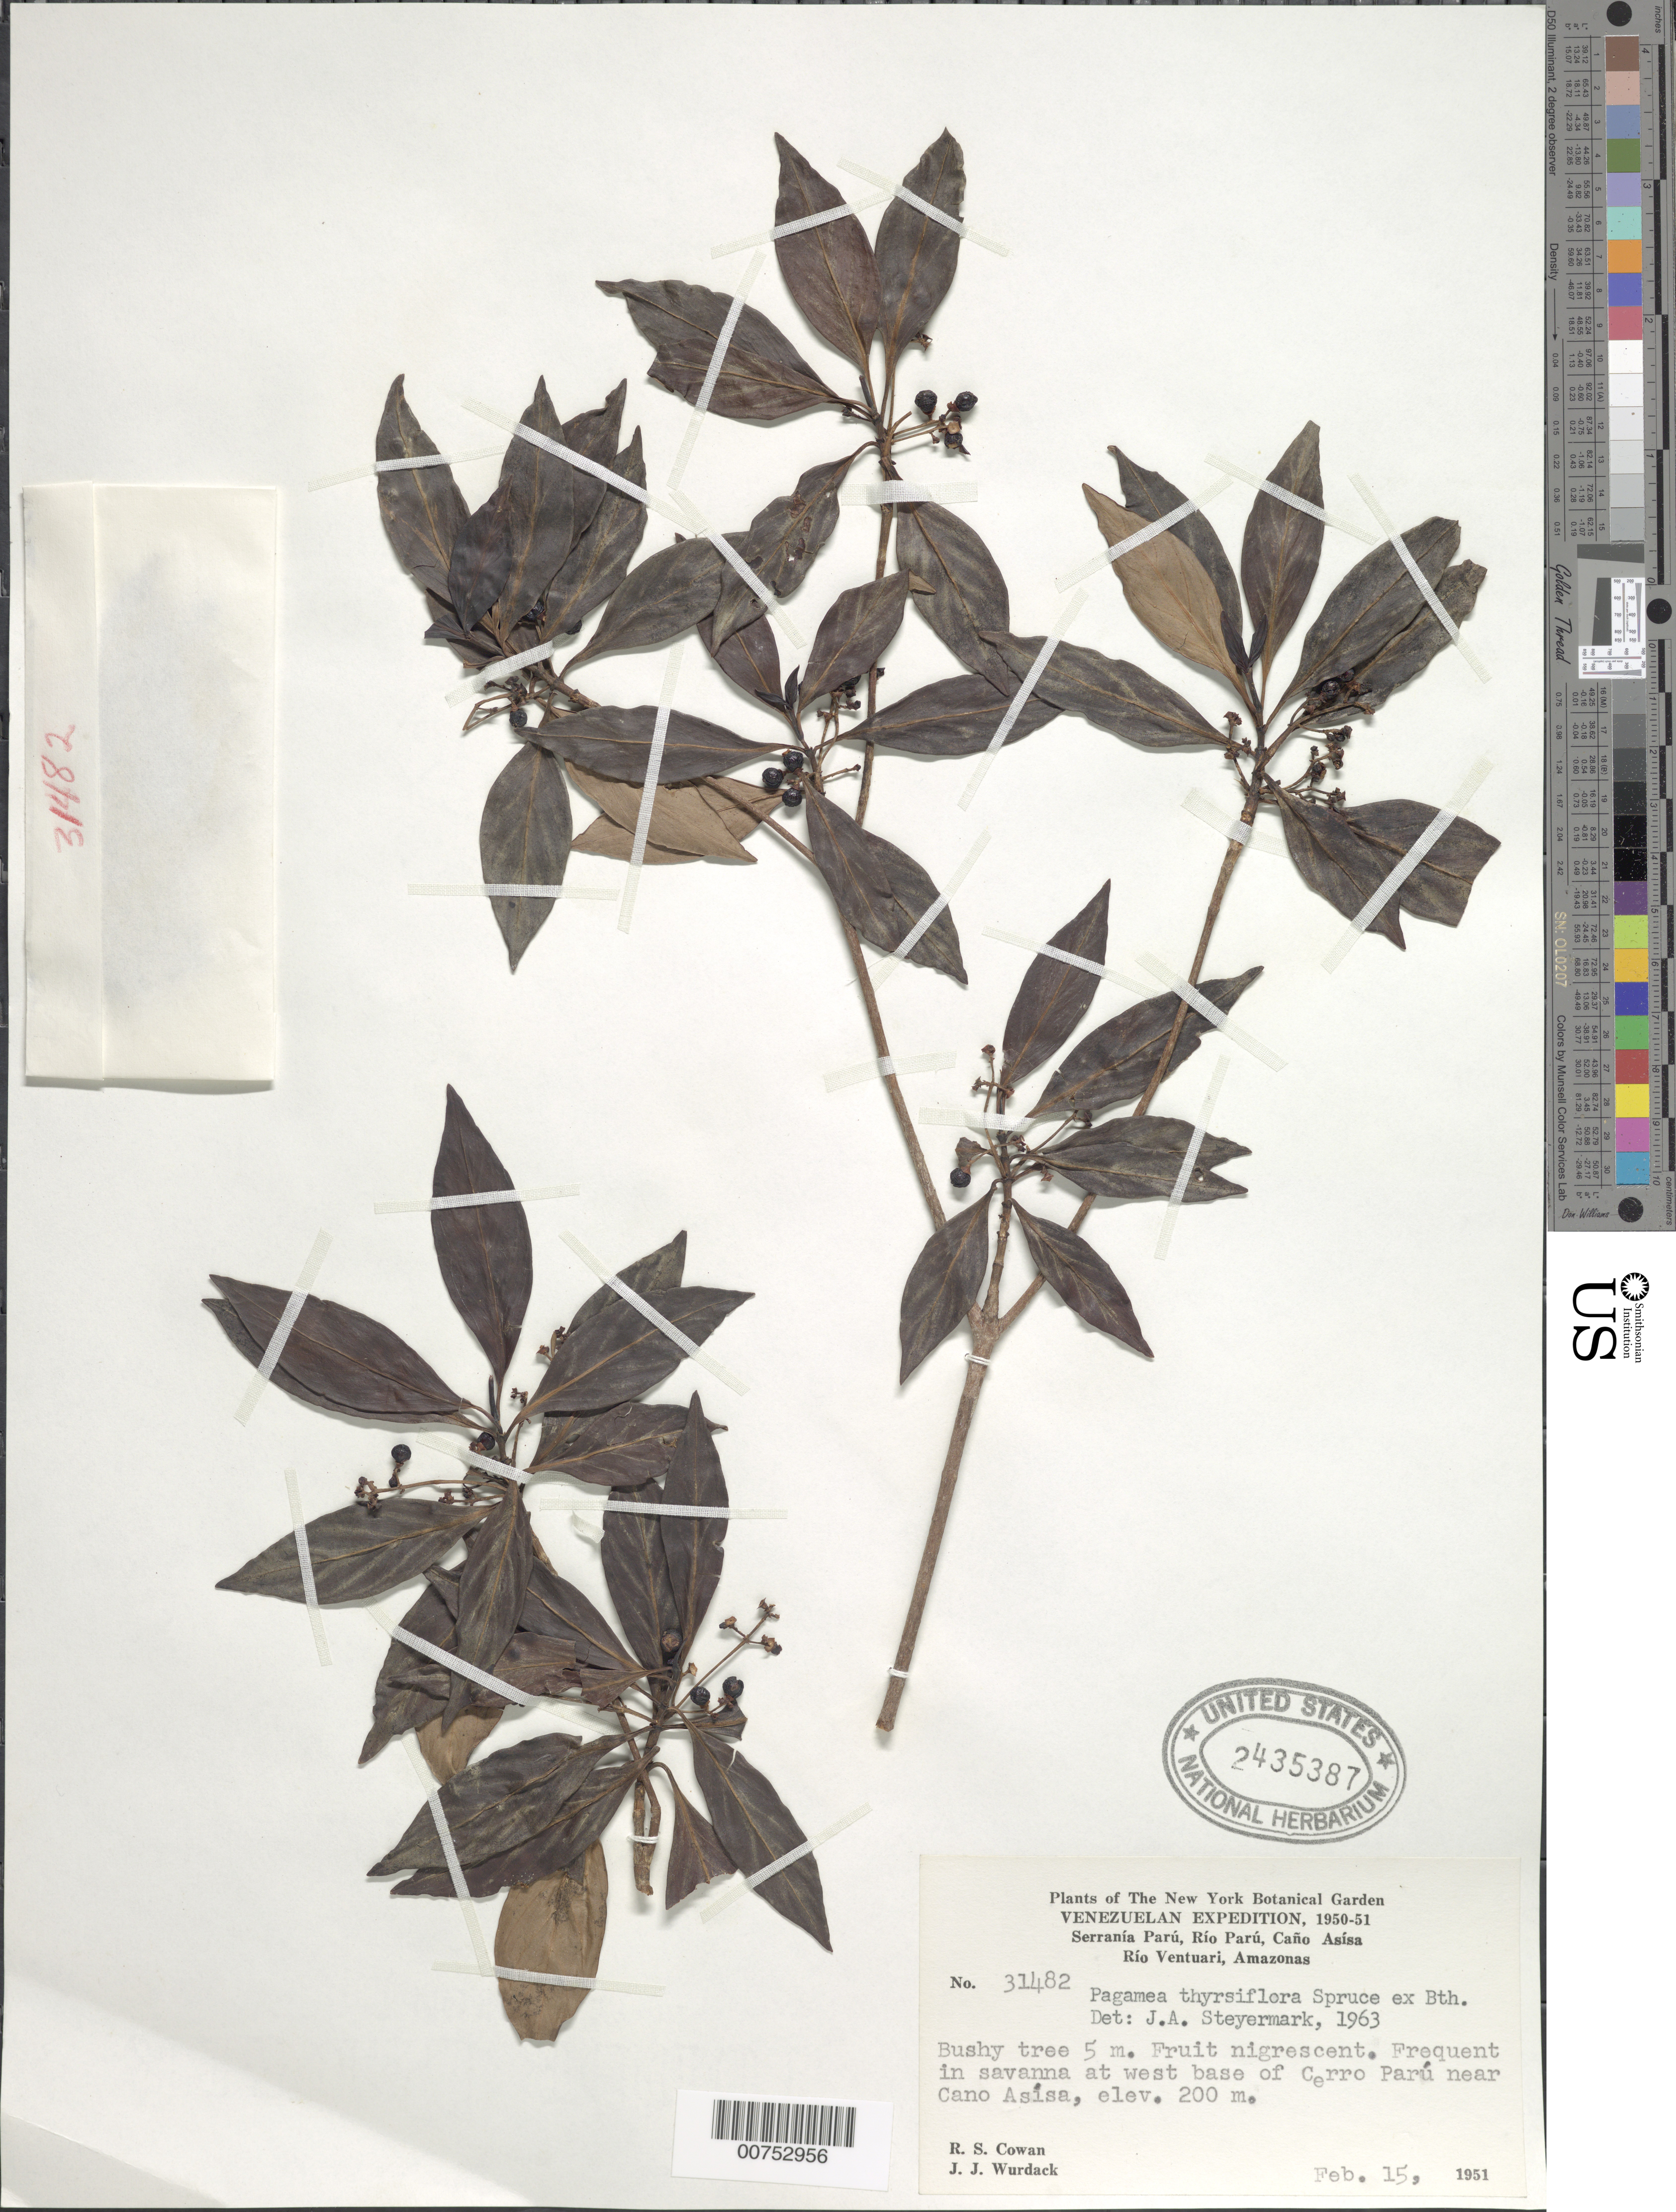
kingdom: Plantae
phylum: Tracheophyta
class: Magnoliopsida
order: Gentianales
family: Rubiaceae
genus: Pagamea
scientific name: Pagamea thyrsiflora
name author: Spruce ex Benth.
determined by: Steyermark, Julian A., (VEN)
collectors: R. S. Cowan & J. J. Wurdack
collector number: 31482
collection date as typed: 15-Feb-51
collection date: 1951-02-15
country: Venezuela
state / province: Amazonas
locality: Serranía Parú, Río Parú, Río Ventuari, west base of Cerro Paru at base camp on Caño Asisa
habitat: Savanna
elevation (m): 200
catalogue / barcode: US 2435387